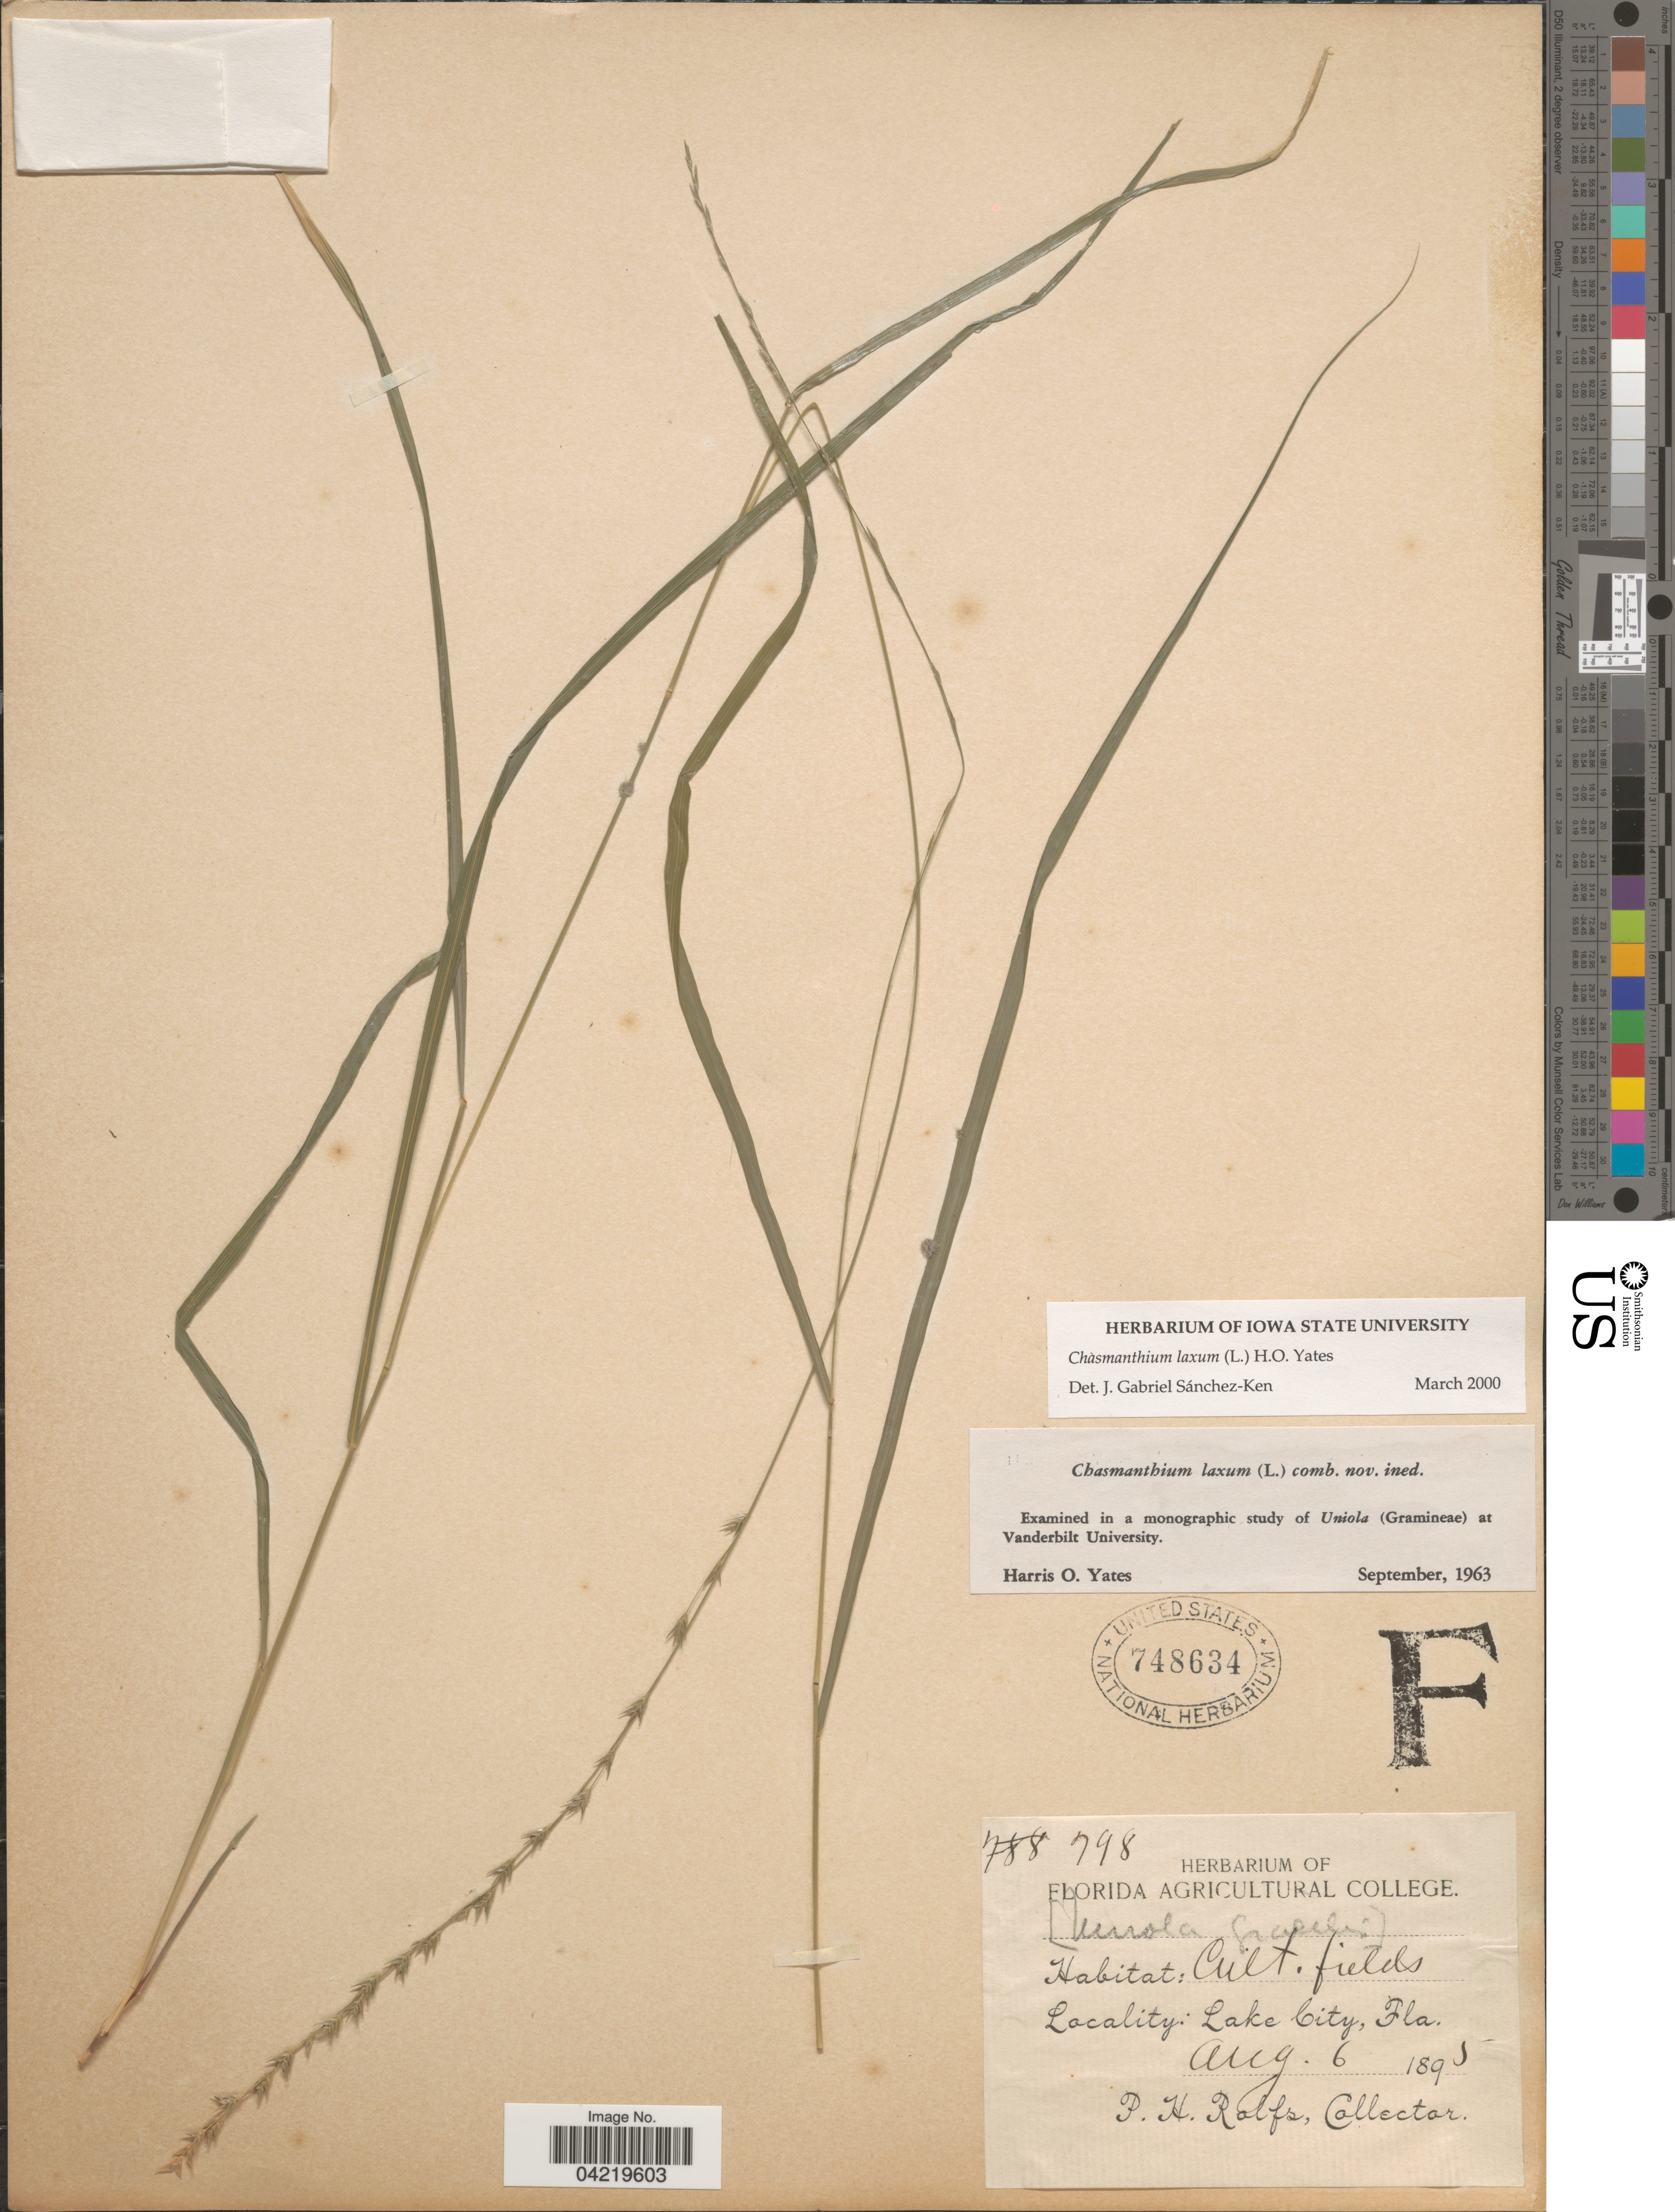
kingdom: Plantae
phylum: Tracheophyta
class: Liliopsida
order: Poales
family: Poaceae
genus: Chasmanthium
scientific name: Chasmanthium laxum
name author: (L.) H.O. Yates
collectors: P. H. Rolfs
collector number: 798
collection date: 1895-08-06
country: United States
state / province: Florida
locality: Cult. fields. Lake City.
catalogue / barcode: US 748634